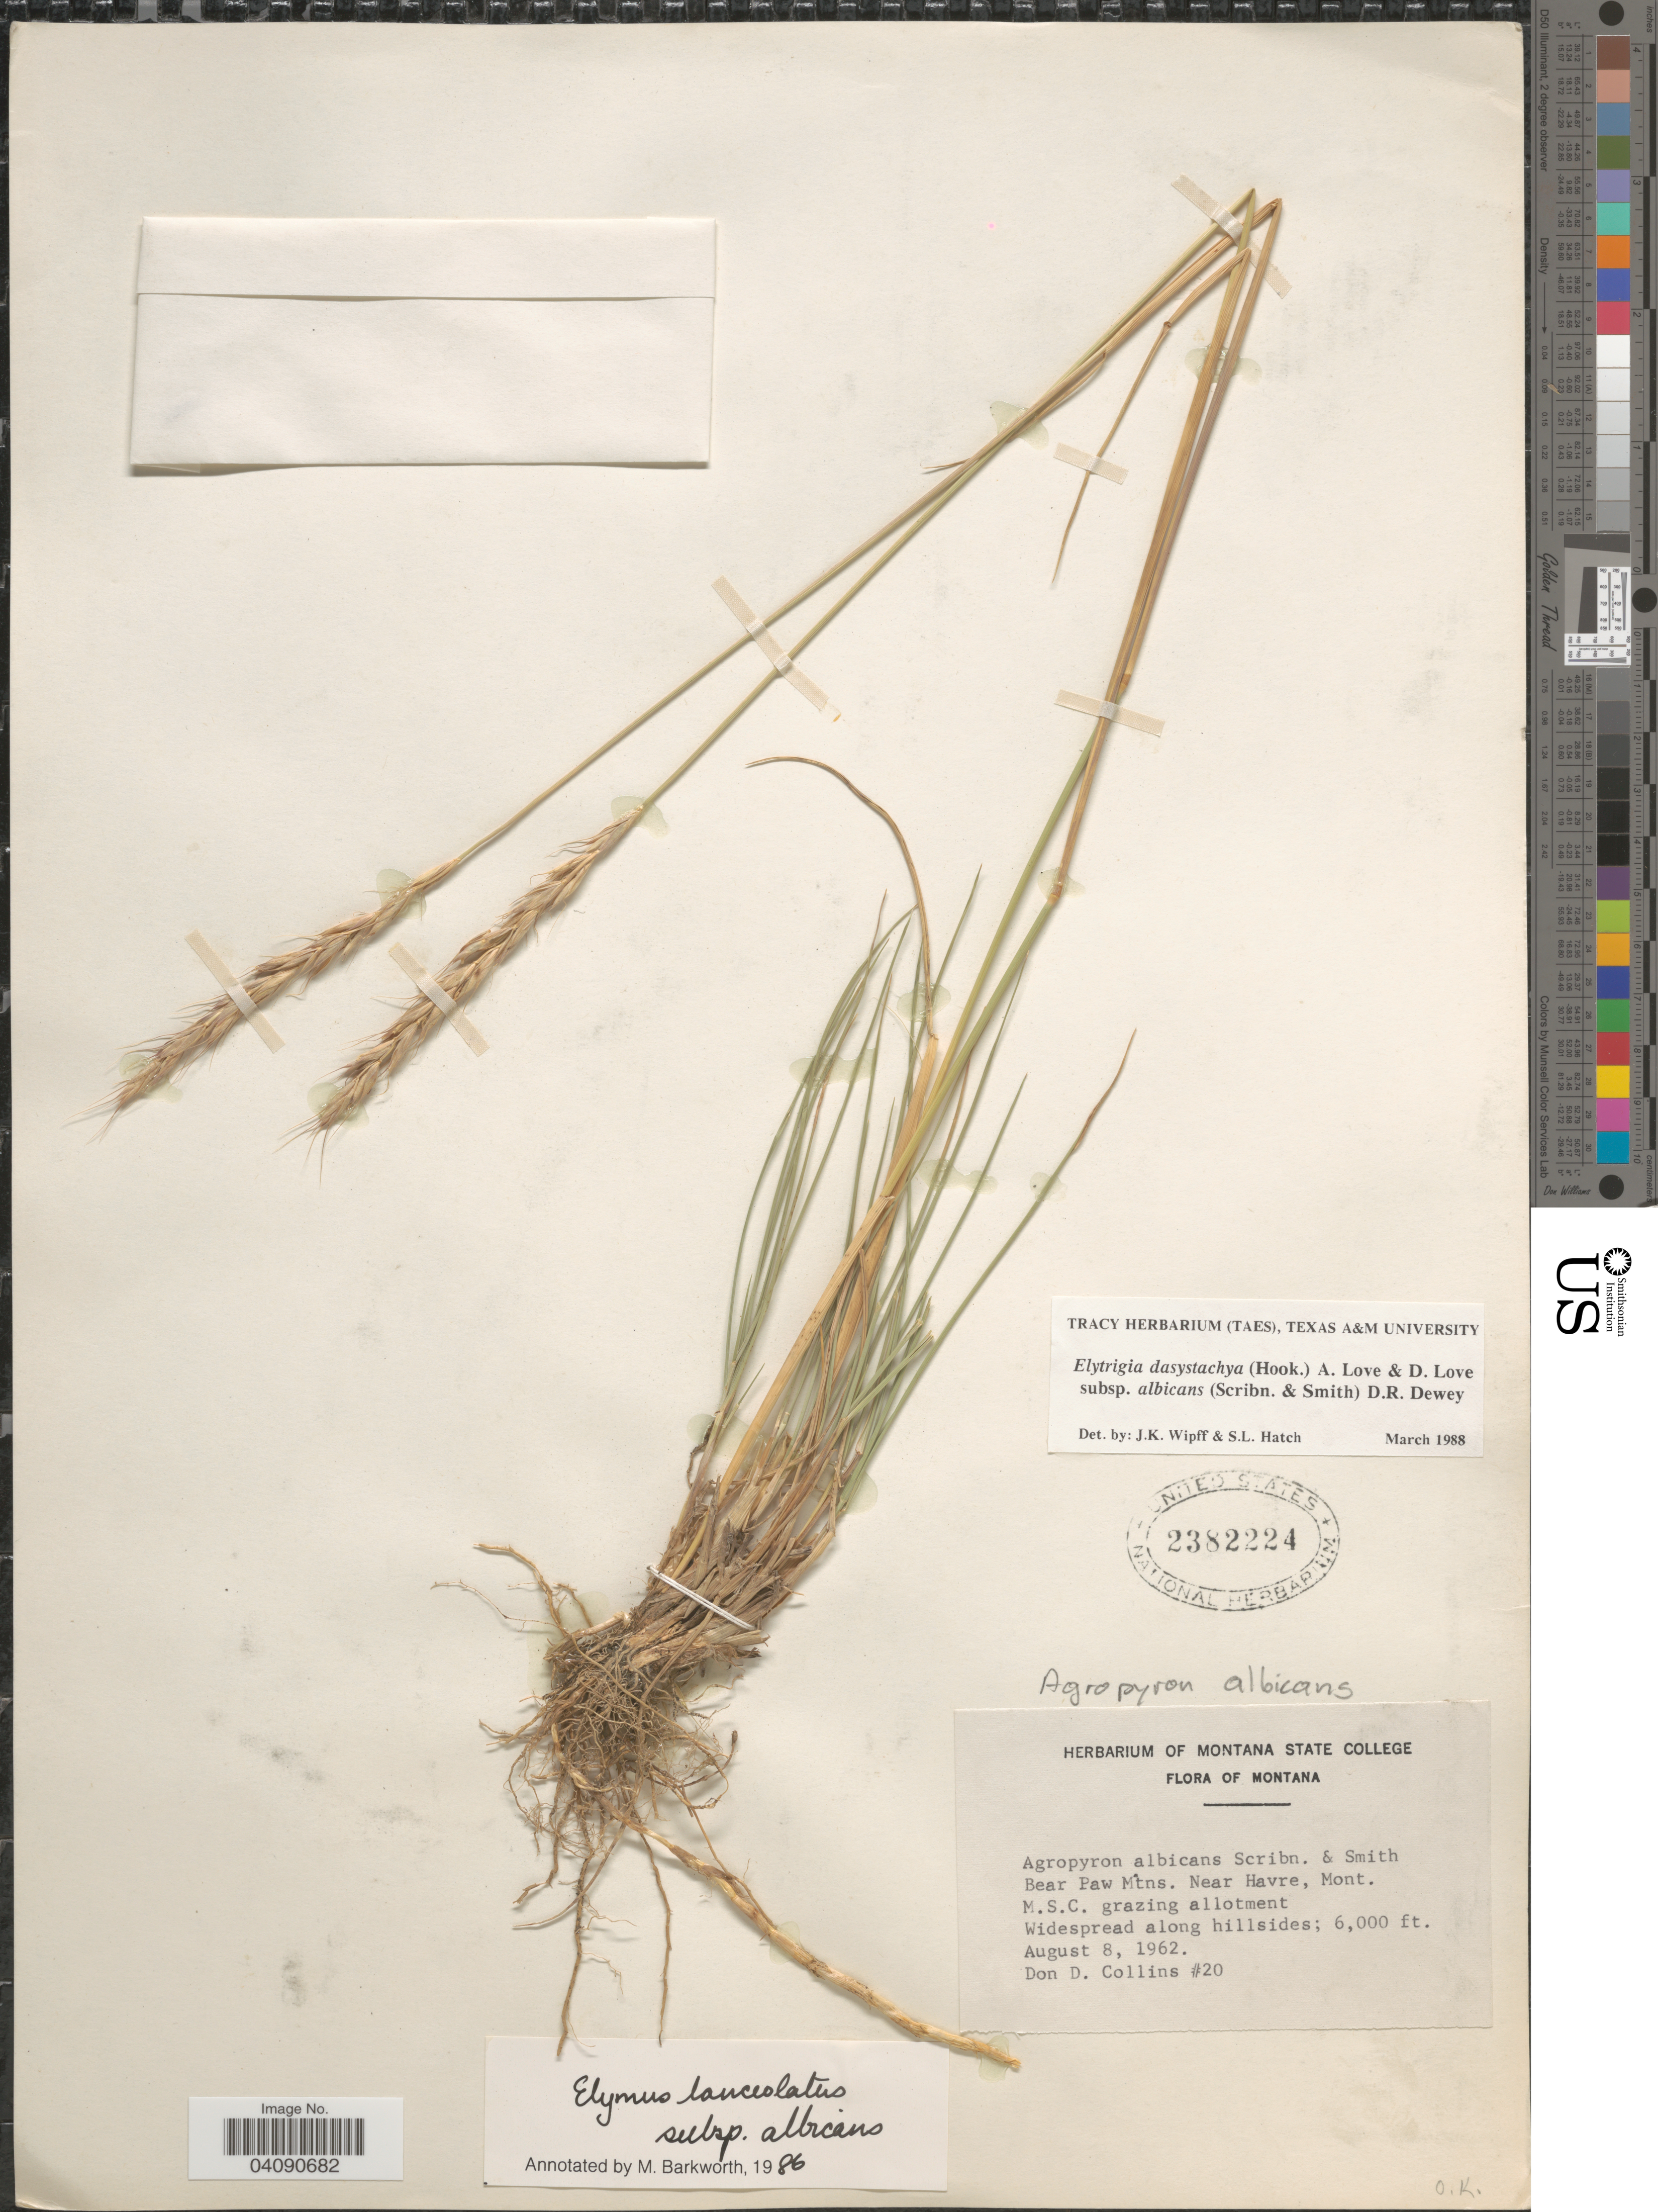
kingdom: Plantae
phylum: Tracheophyta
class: Liliopsida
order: Poales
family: Poaceae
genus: Elymus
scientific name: Elymus albicans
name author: (Scribn. & J.G. Sm.) Á. Löve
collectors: D. Collins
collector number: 20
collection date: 1962-08-08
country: United States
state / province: Montana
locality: Bear Paw Mtns. Near Havre, M.S.C. grazing allotment. Widespread along hillsides.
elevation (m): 1829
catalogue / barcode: US 2382224